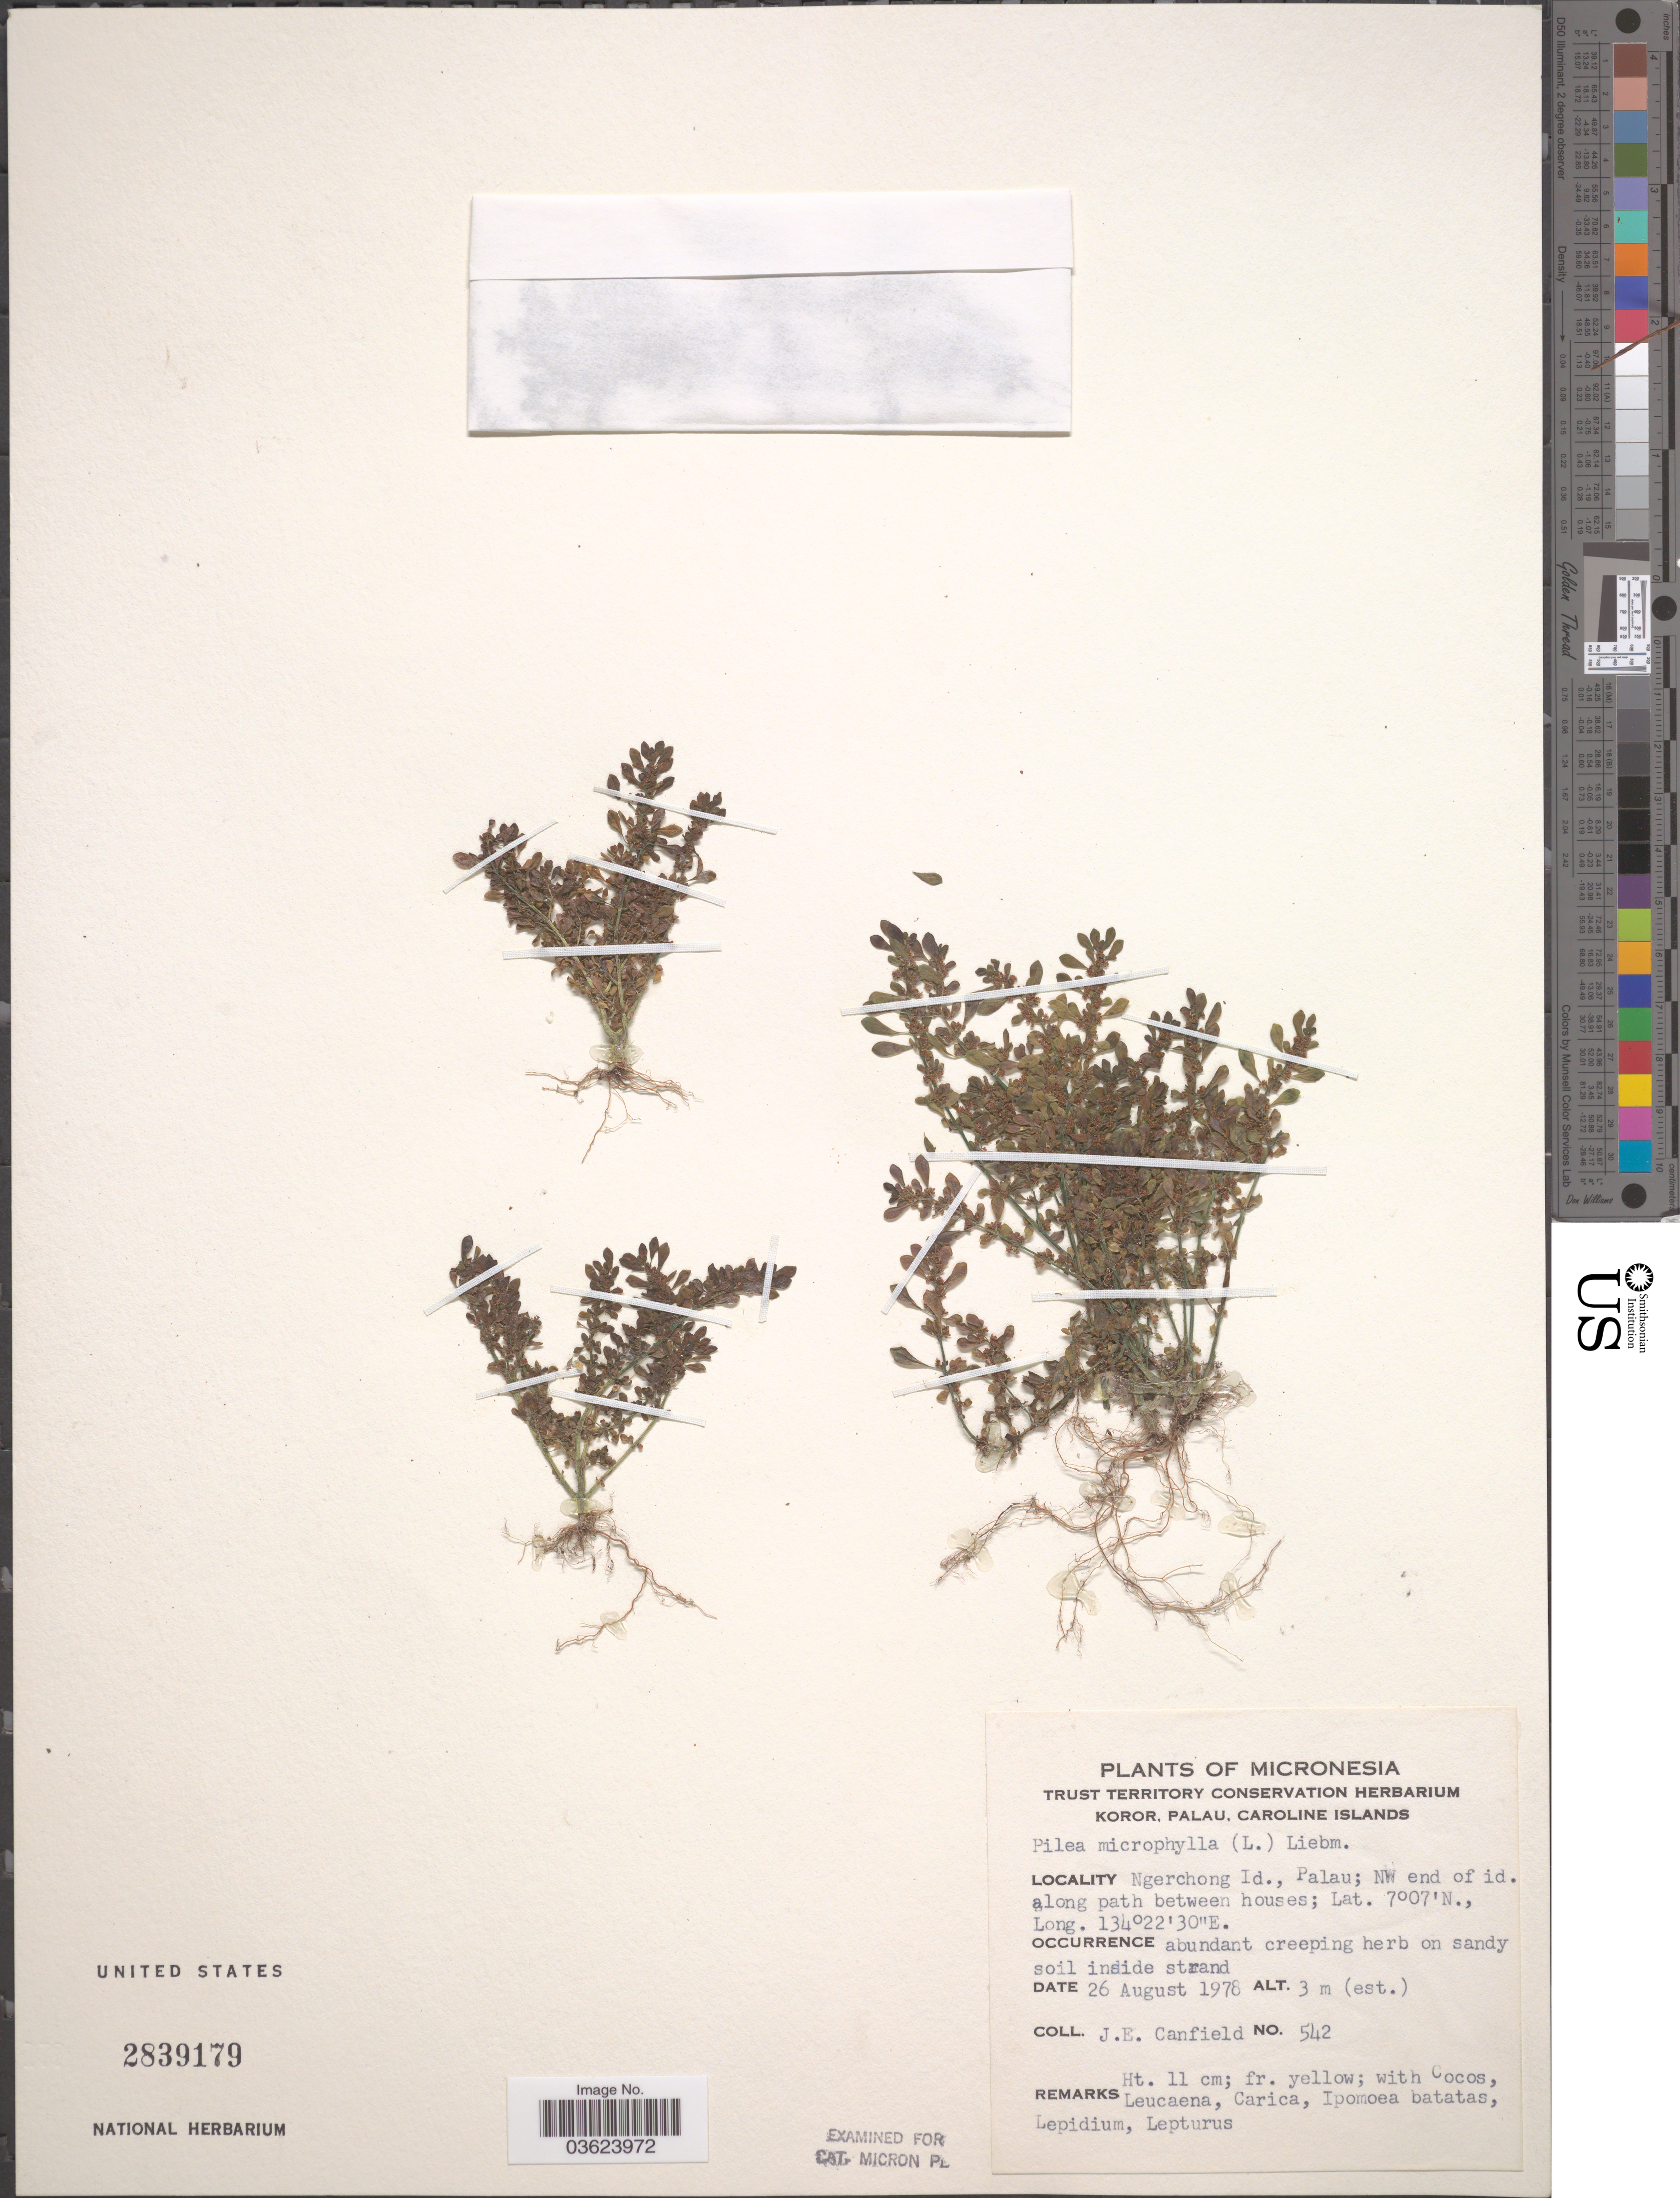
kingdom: Plantae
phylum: Tracheophyta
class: Magnoliopsida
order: Rosales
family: Urticaceae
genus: Pilea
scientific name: Pilea microphylla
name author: (L.) Liebm.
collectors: J. E. Canfield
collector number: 542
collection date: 1978-08-26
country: Micronesia, Federated States of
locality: Ngerchong Id., Palau; NW end of id. along path between houses.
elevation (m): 3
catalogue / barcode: US 2839179